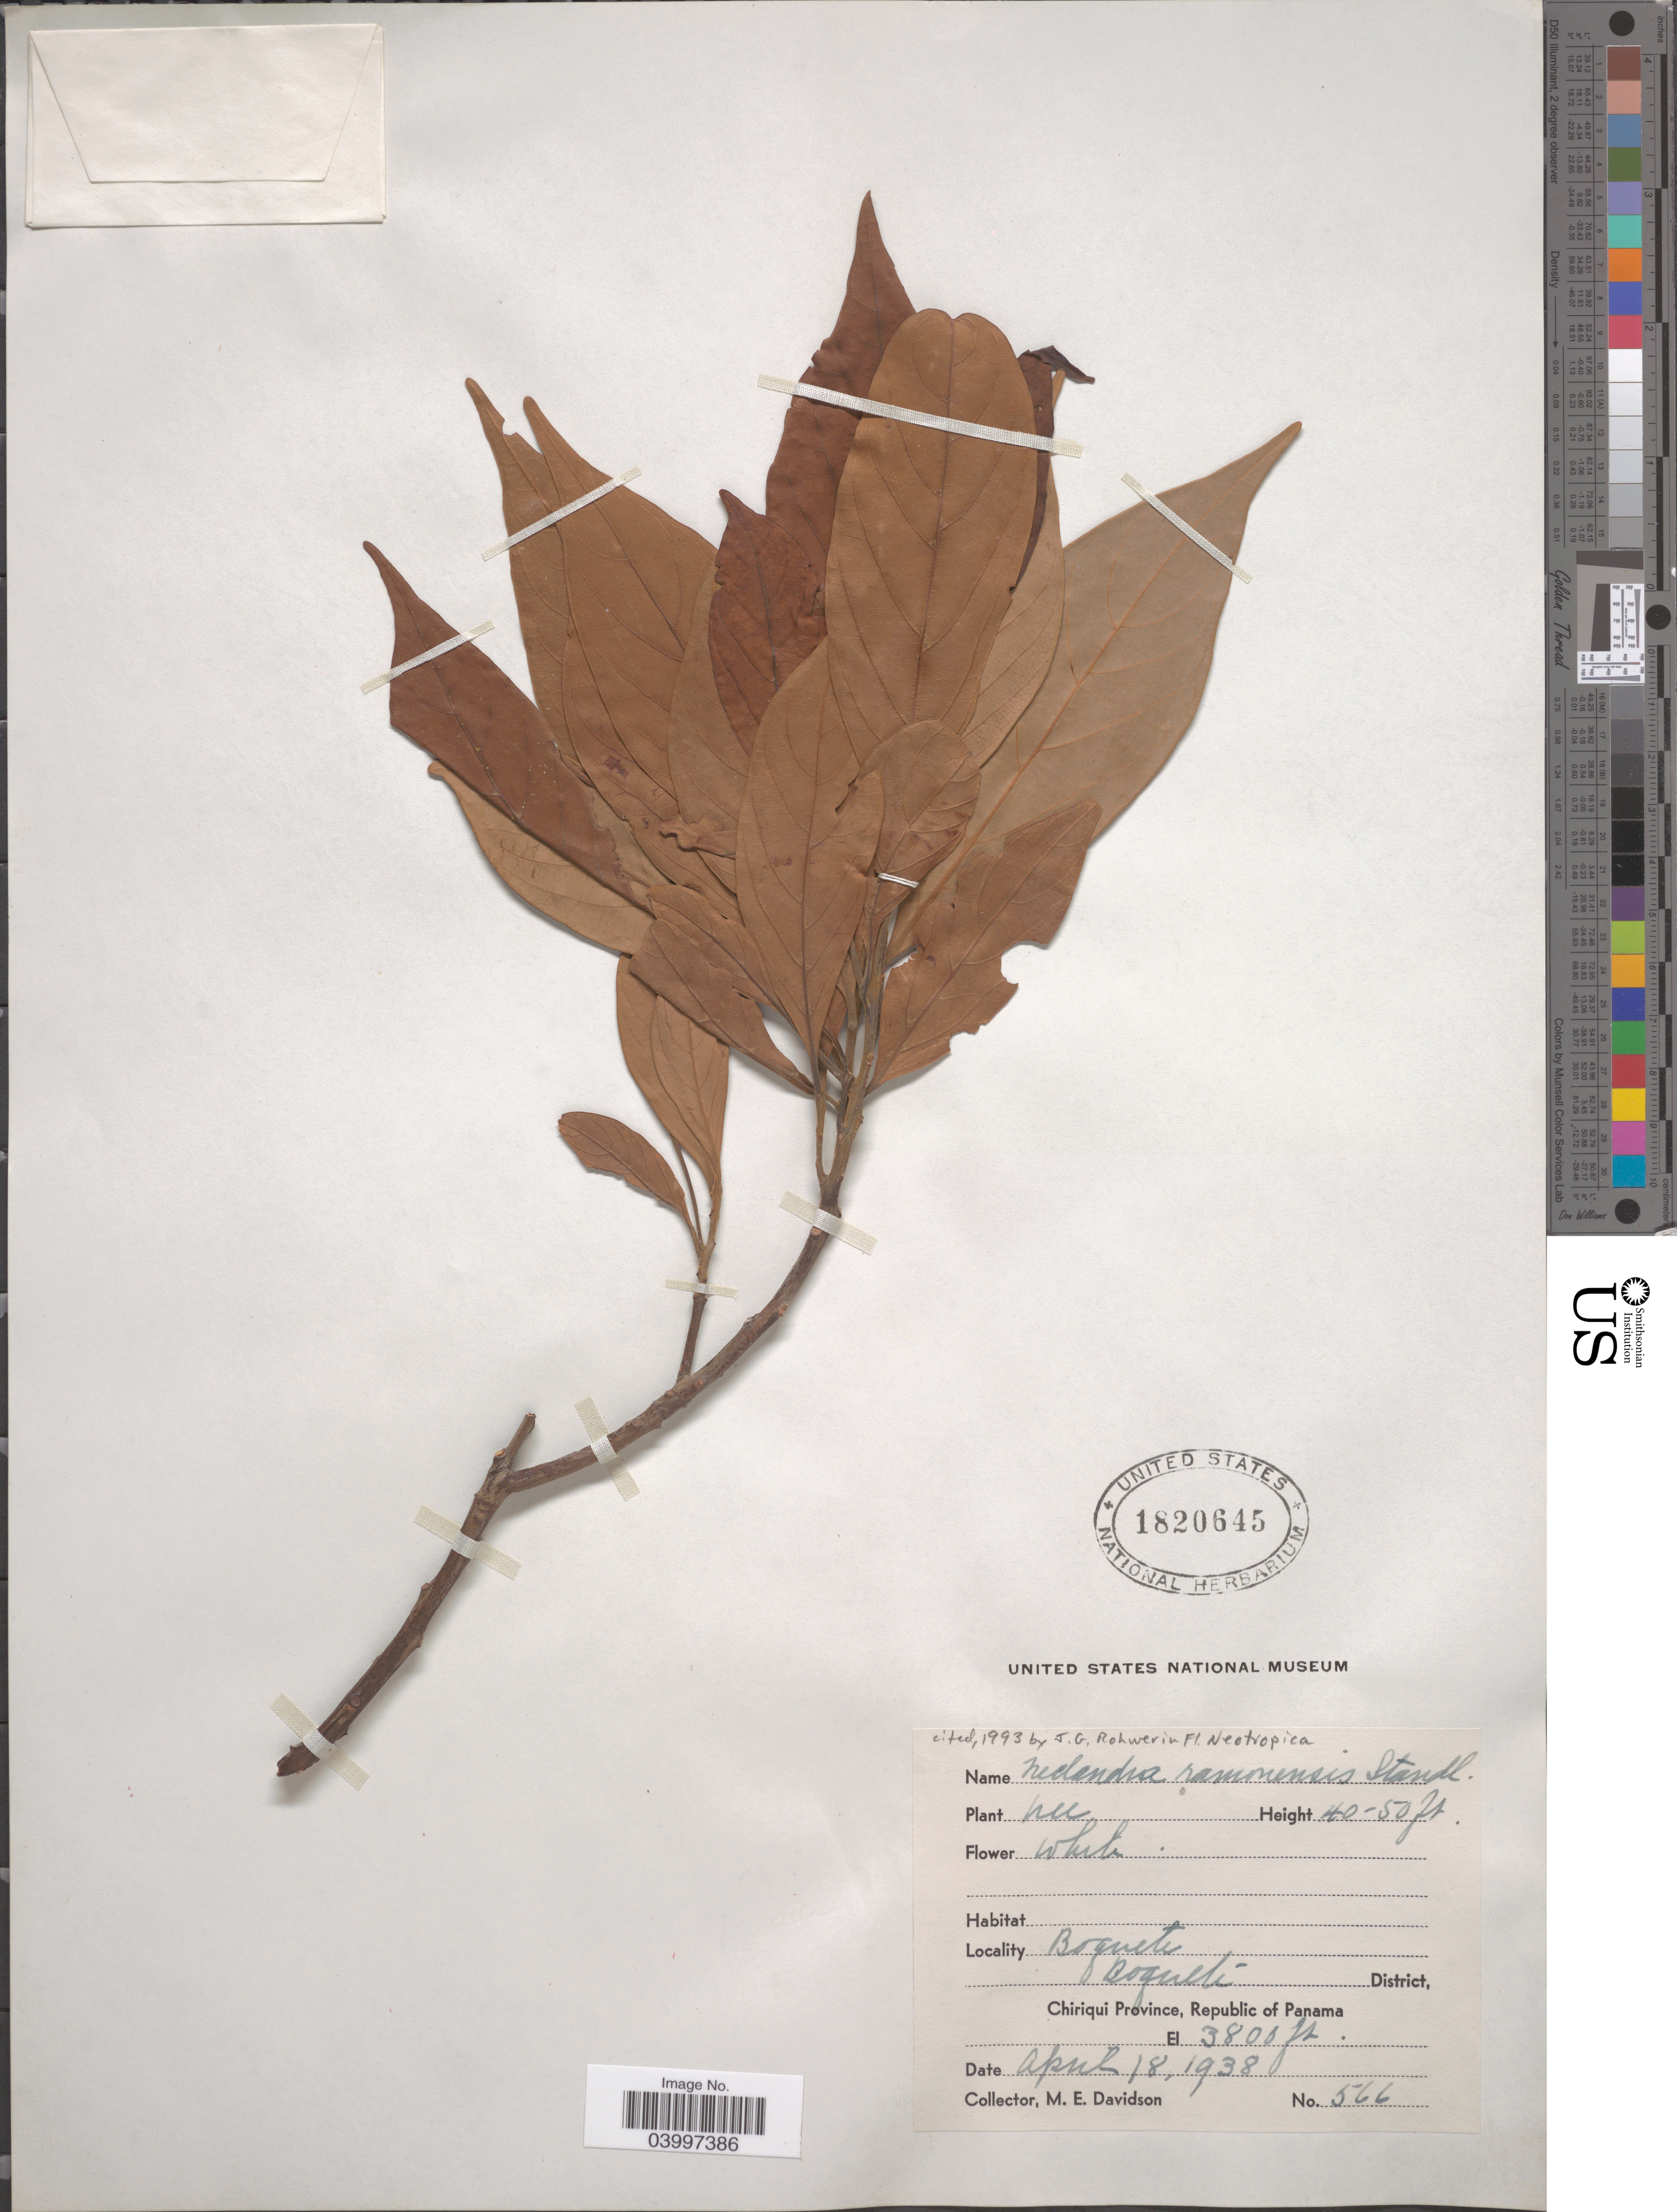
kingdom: Plantae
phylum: Tracheophyta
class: Magnoliopsida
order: Laurales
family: Lauraceae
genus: Nectandra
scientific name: Nectandra ramonensis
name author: Standl.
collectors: M. E. Davidson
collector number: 566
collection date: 1938-04-18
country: Panama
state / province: Chiriqui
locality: Boquete. Boquete District, Republic of Panama.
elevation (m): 1158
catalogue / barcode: US 1820645